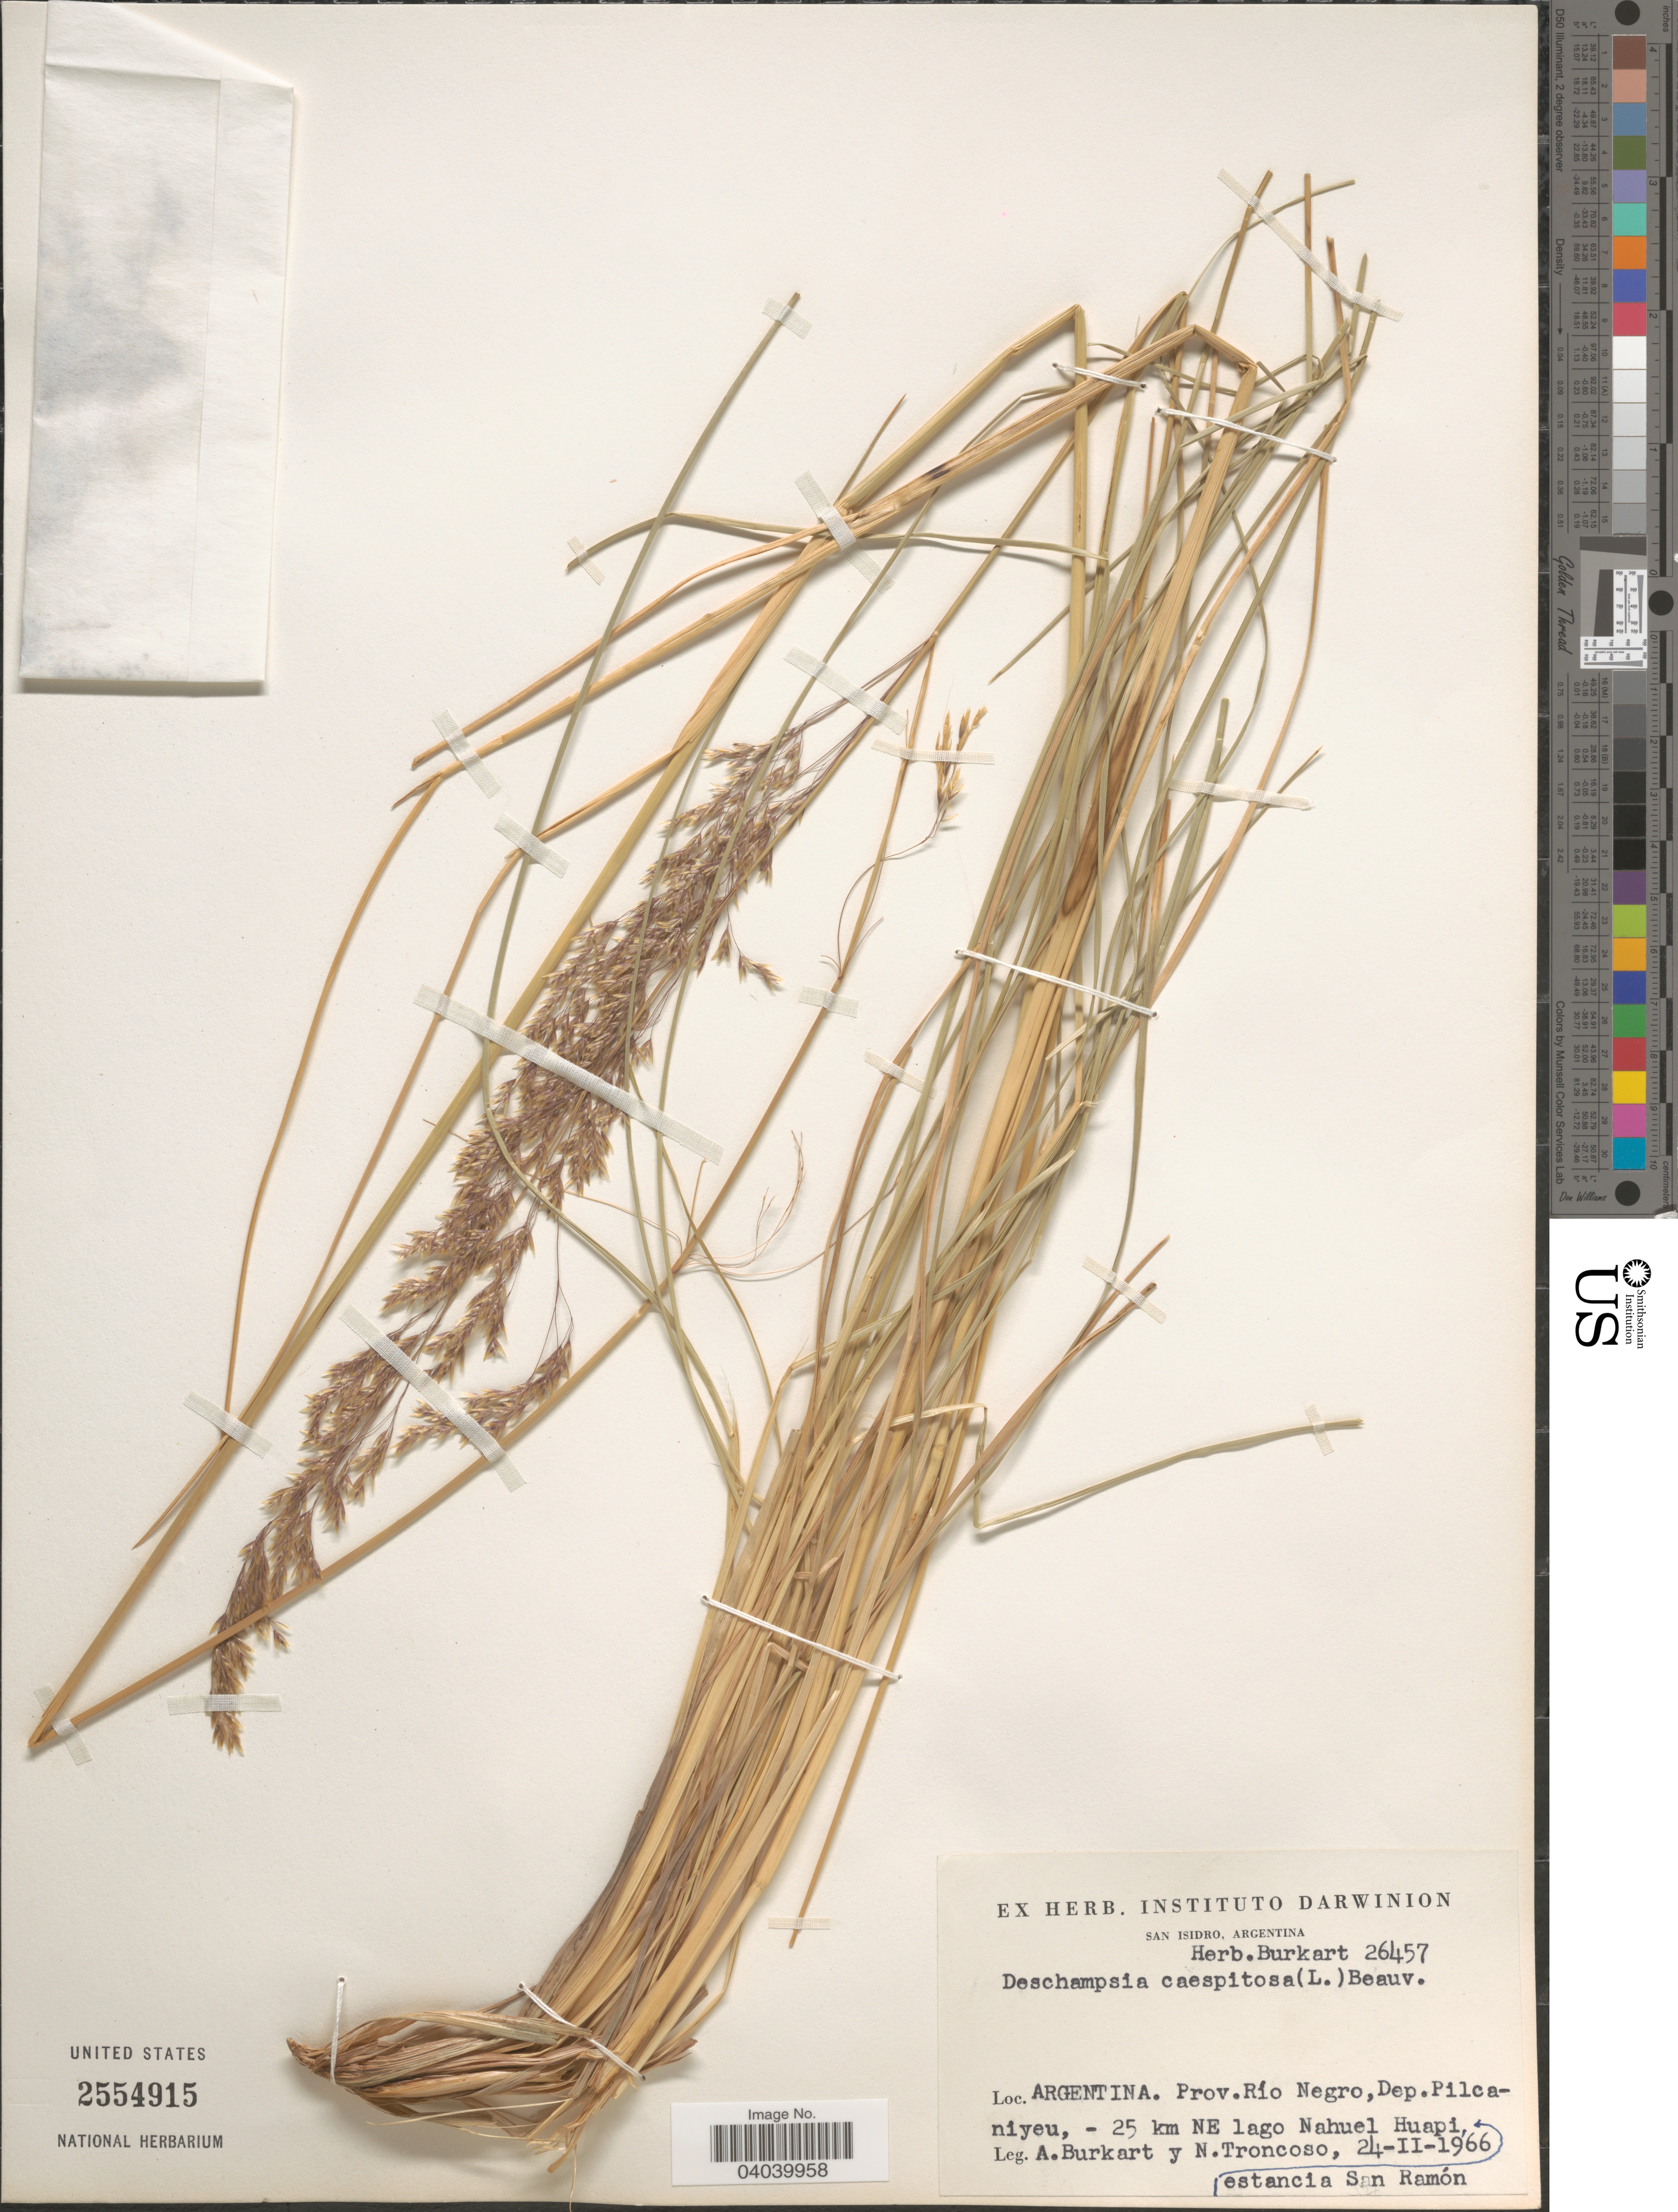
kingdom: Plantae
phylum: Tracheophyta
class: Liliopsida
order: Poales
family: Poaceae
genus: Deschampsia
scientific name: Deschampsia cespitosa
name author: (L.) P. Beauv.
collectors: A. E. Burkart & N. Troncoso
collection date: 1966-02-24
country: Argentina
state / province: Rio Negro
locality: Dep. Pilcaniyeu, - 25 km NE lago Nahuel Huapi estancia San Ramón.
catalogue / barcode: US 2554915